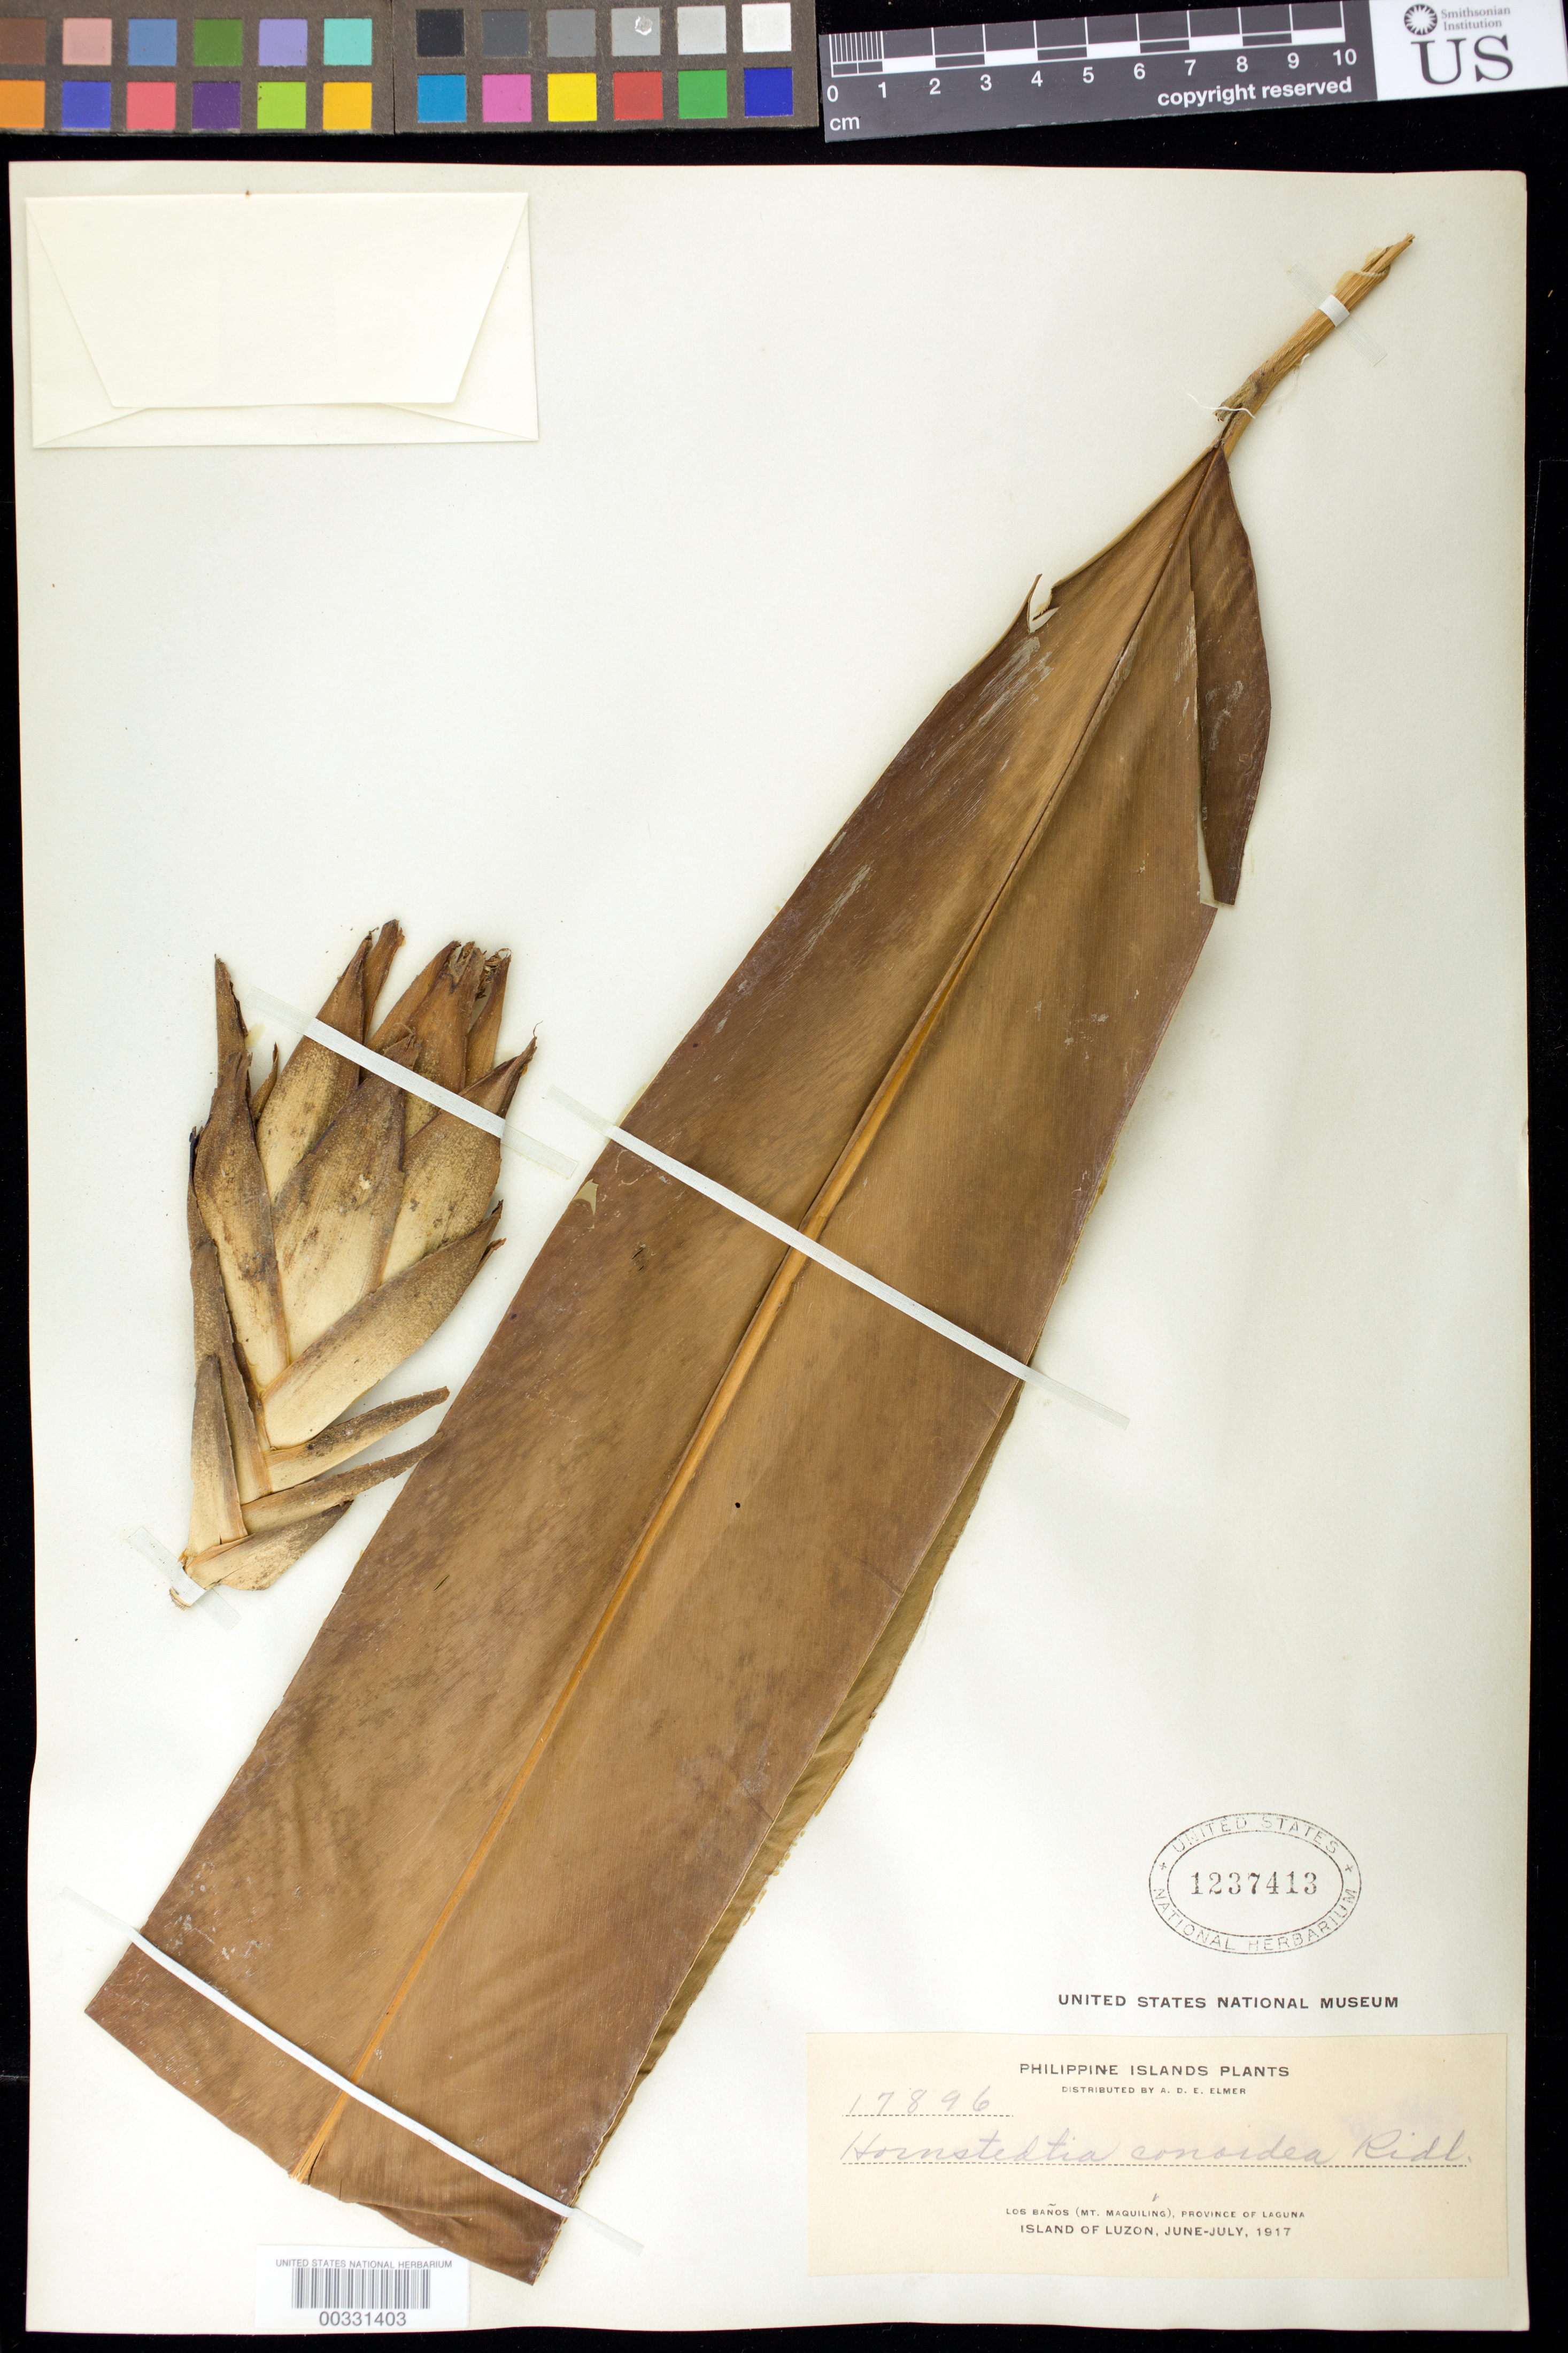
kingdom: Plantae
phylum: Tracheophyta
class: Liliopsida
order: Zingiberales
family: Zingiberaceae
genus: Hornstedtia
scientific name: Hornstedtia conoidea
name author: Ridl.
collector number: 17896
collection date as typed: Jun 1917 to -- Jul 1917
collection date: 1917-06/1917-07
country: Philippines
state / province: Calabarzon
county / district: Laguna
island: Luzon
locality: Los banos (mt maquiling)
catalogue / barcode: US 1237413